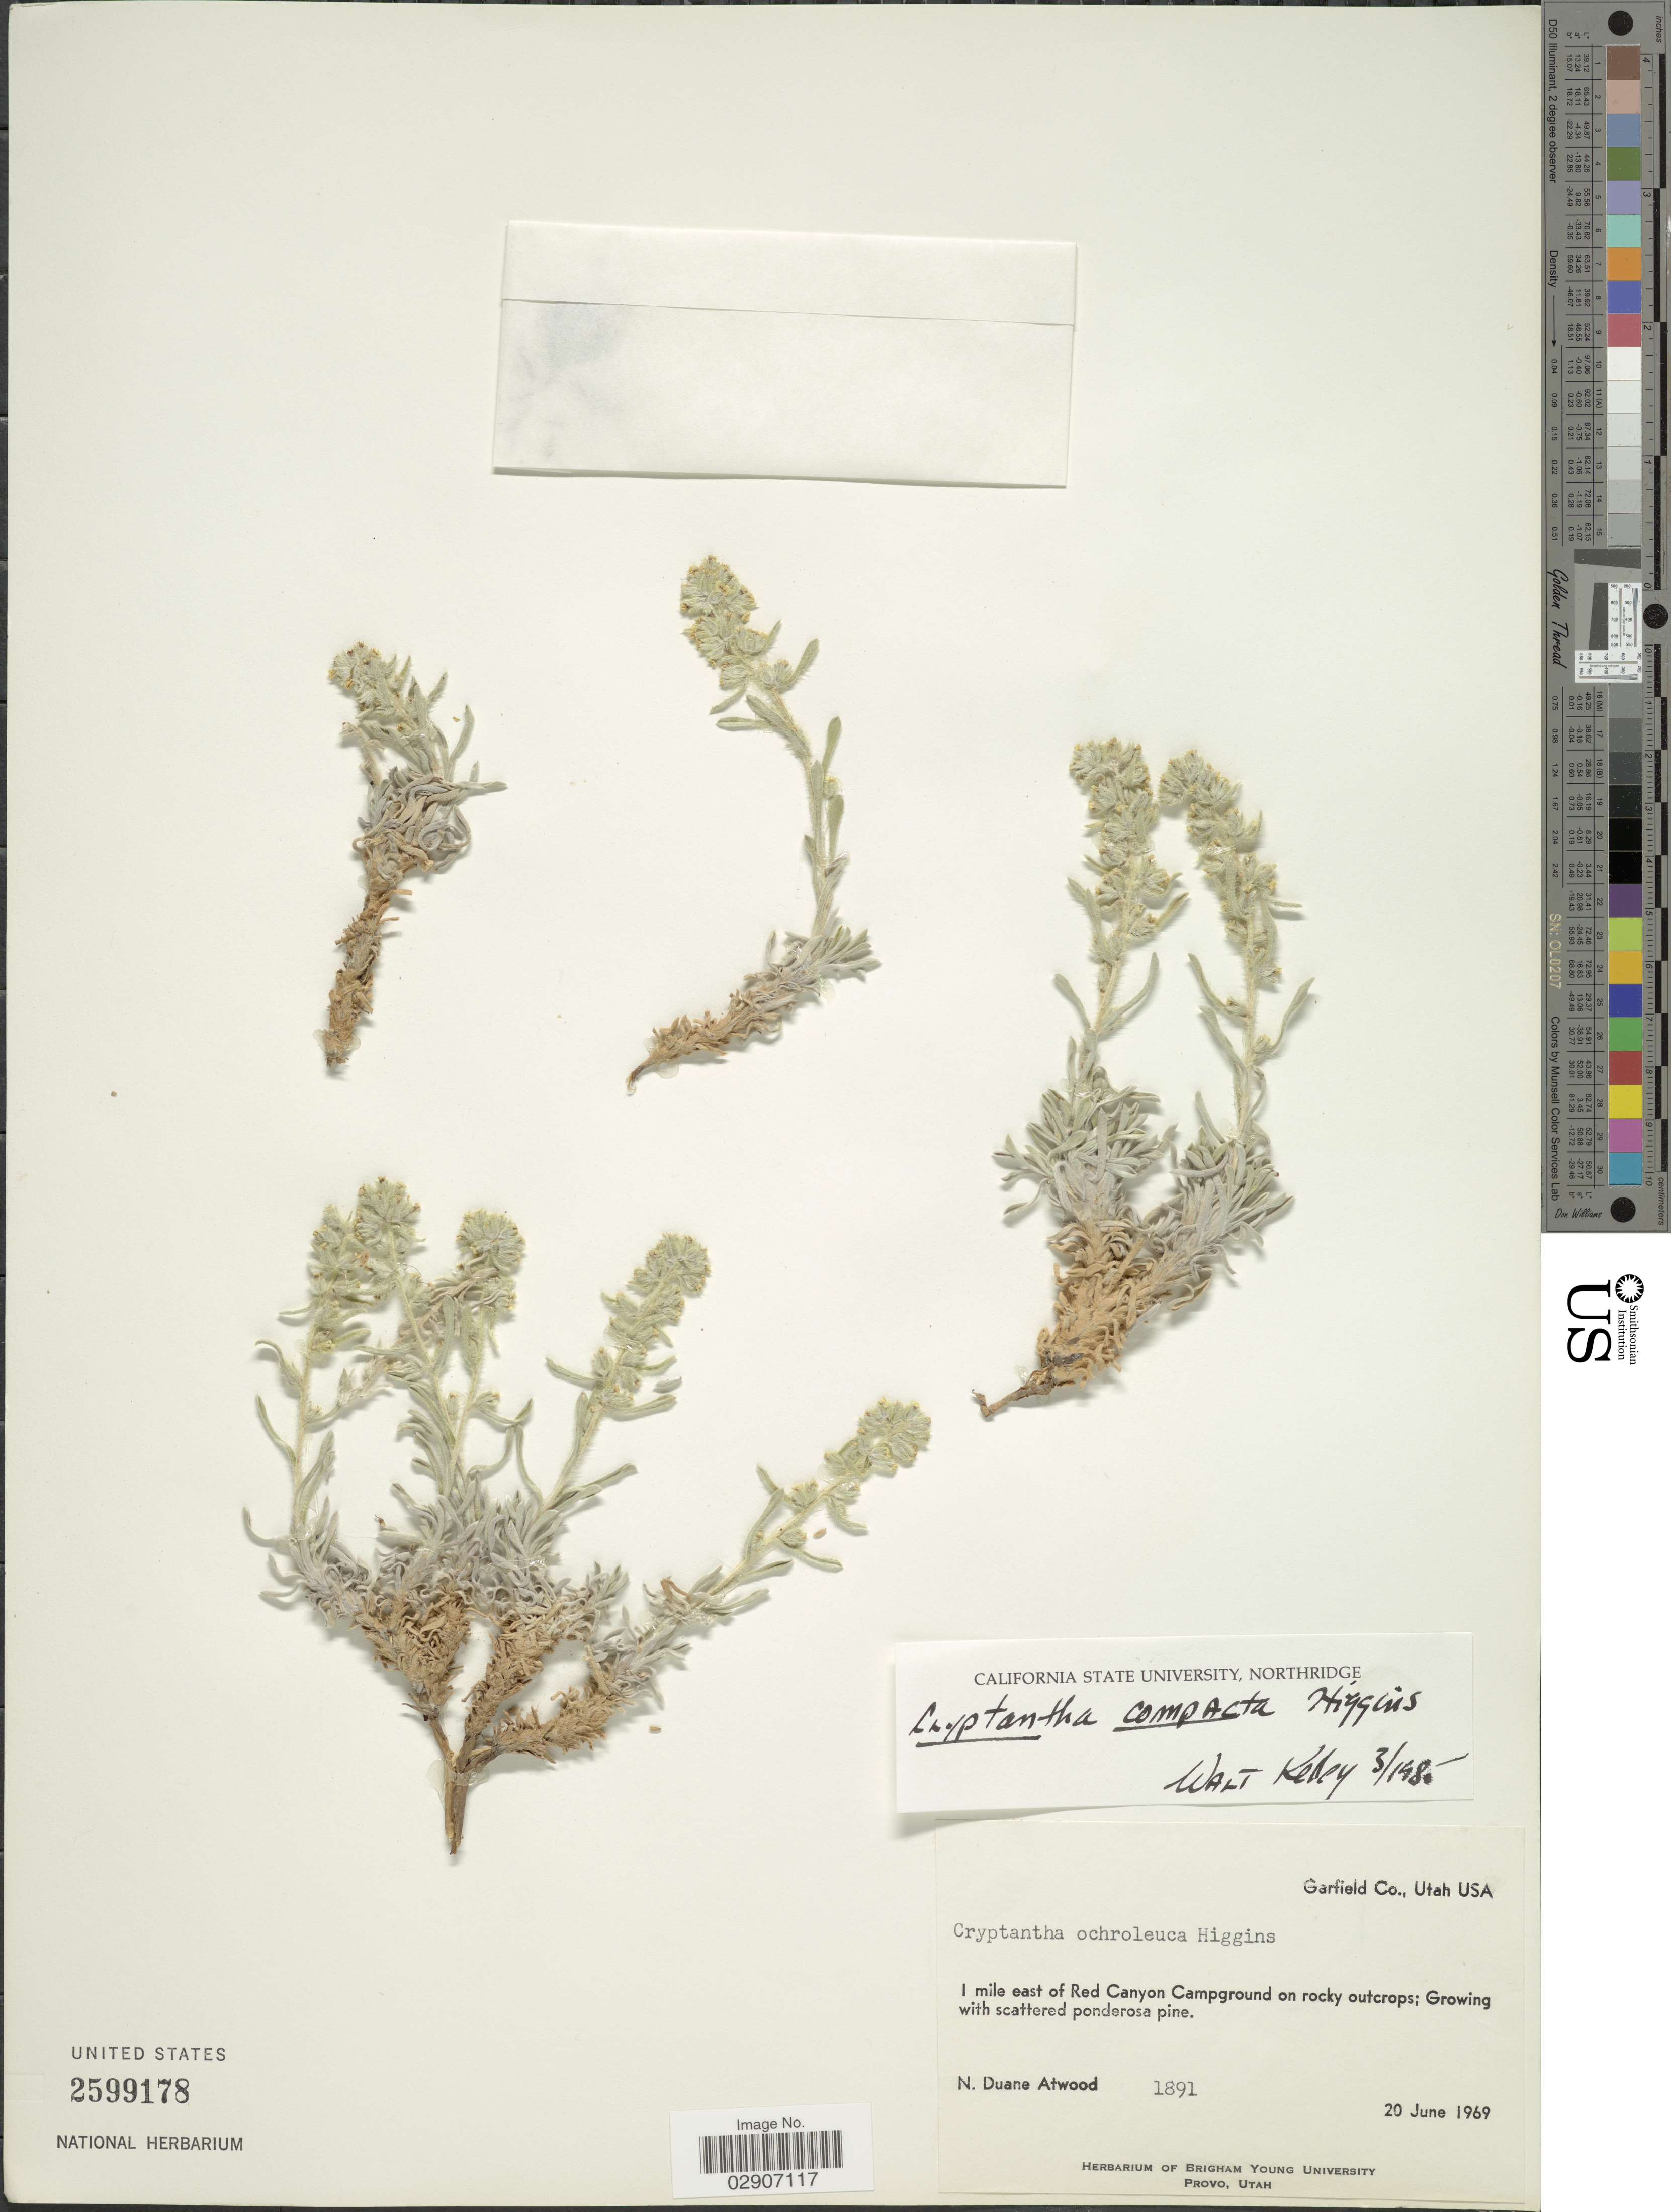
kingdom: Plantae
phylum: Tracheophyta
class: Magnoliopsida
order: Boraginales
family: Boraginaceae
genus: Cryptantha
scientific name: Cryptantha compacta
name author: L.C. Higgins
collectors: N. Atwood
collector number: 1891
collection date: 1969-06-20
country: United States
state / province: Utah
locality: Garfield Co. 1 mile east of Red Canyon Campground on rocky outcrops.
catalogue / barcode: US 2599178